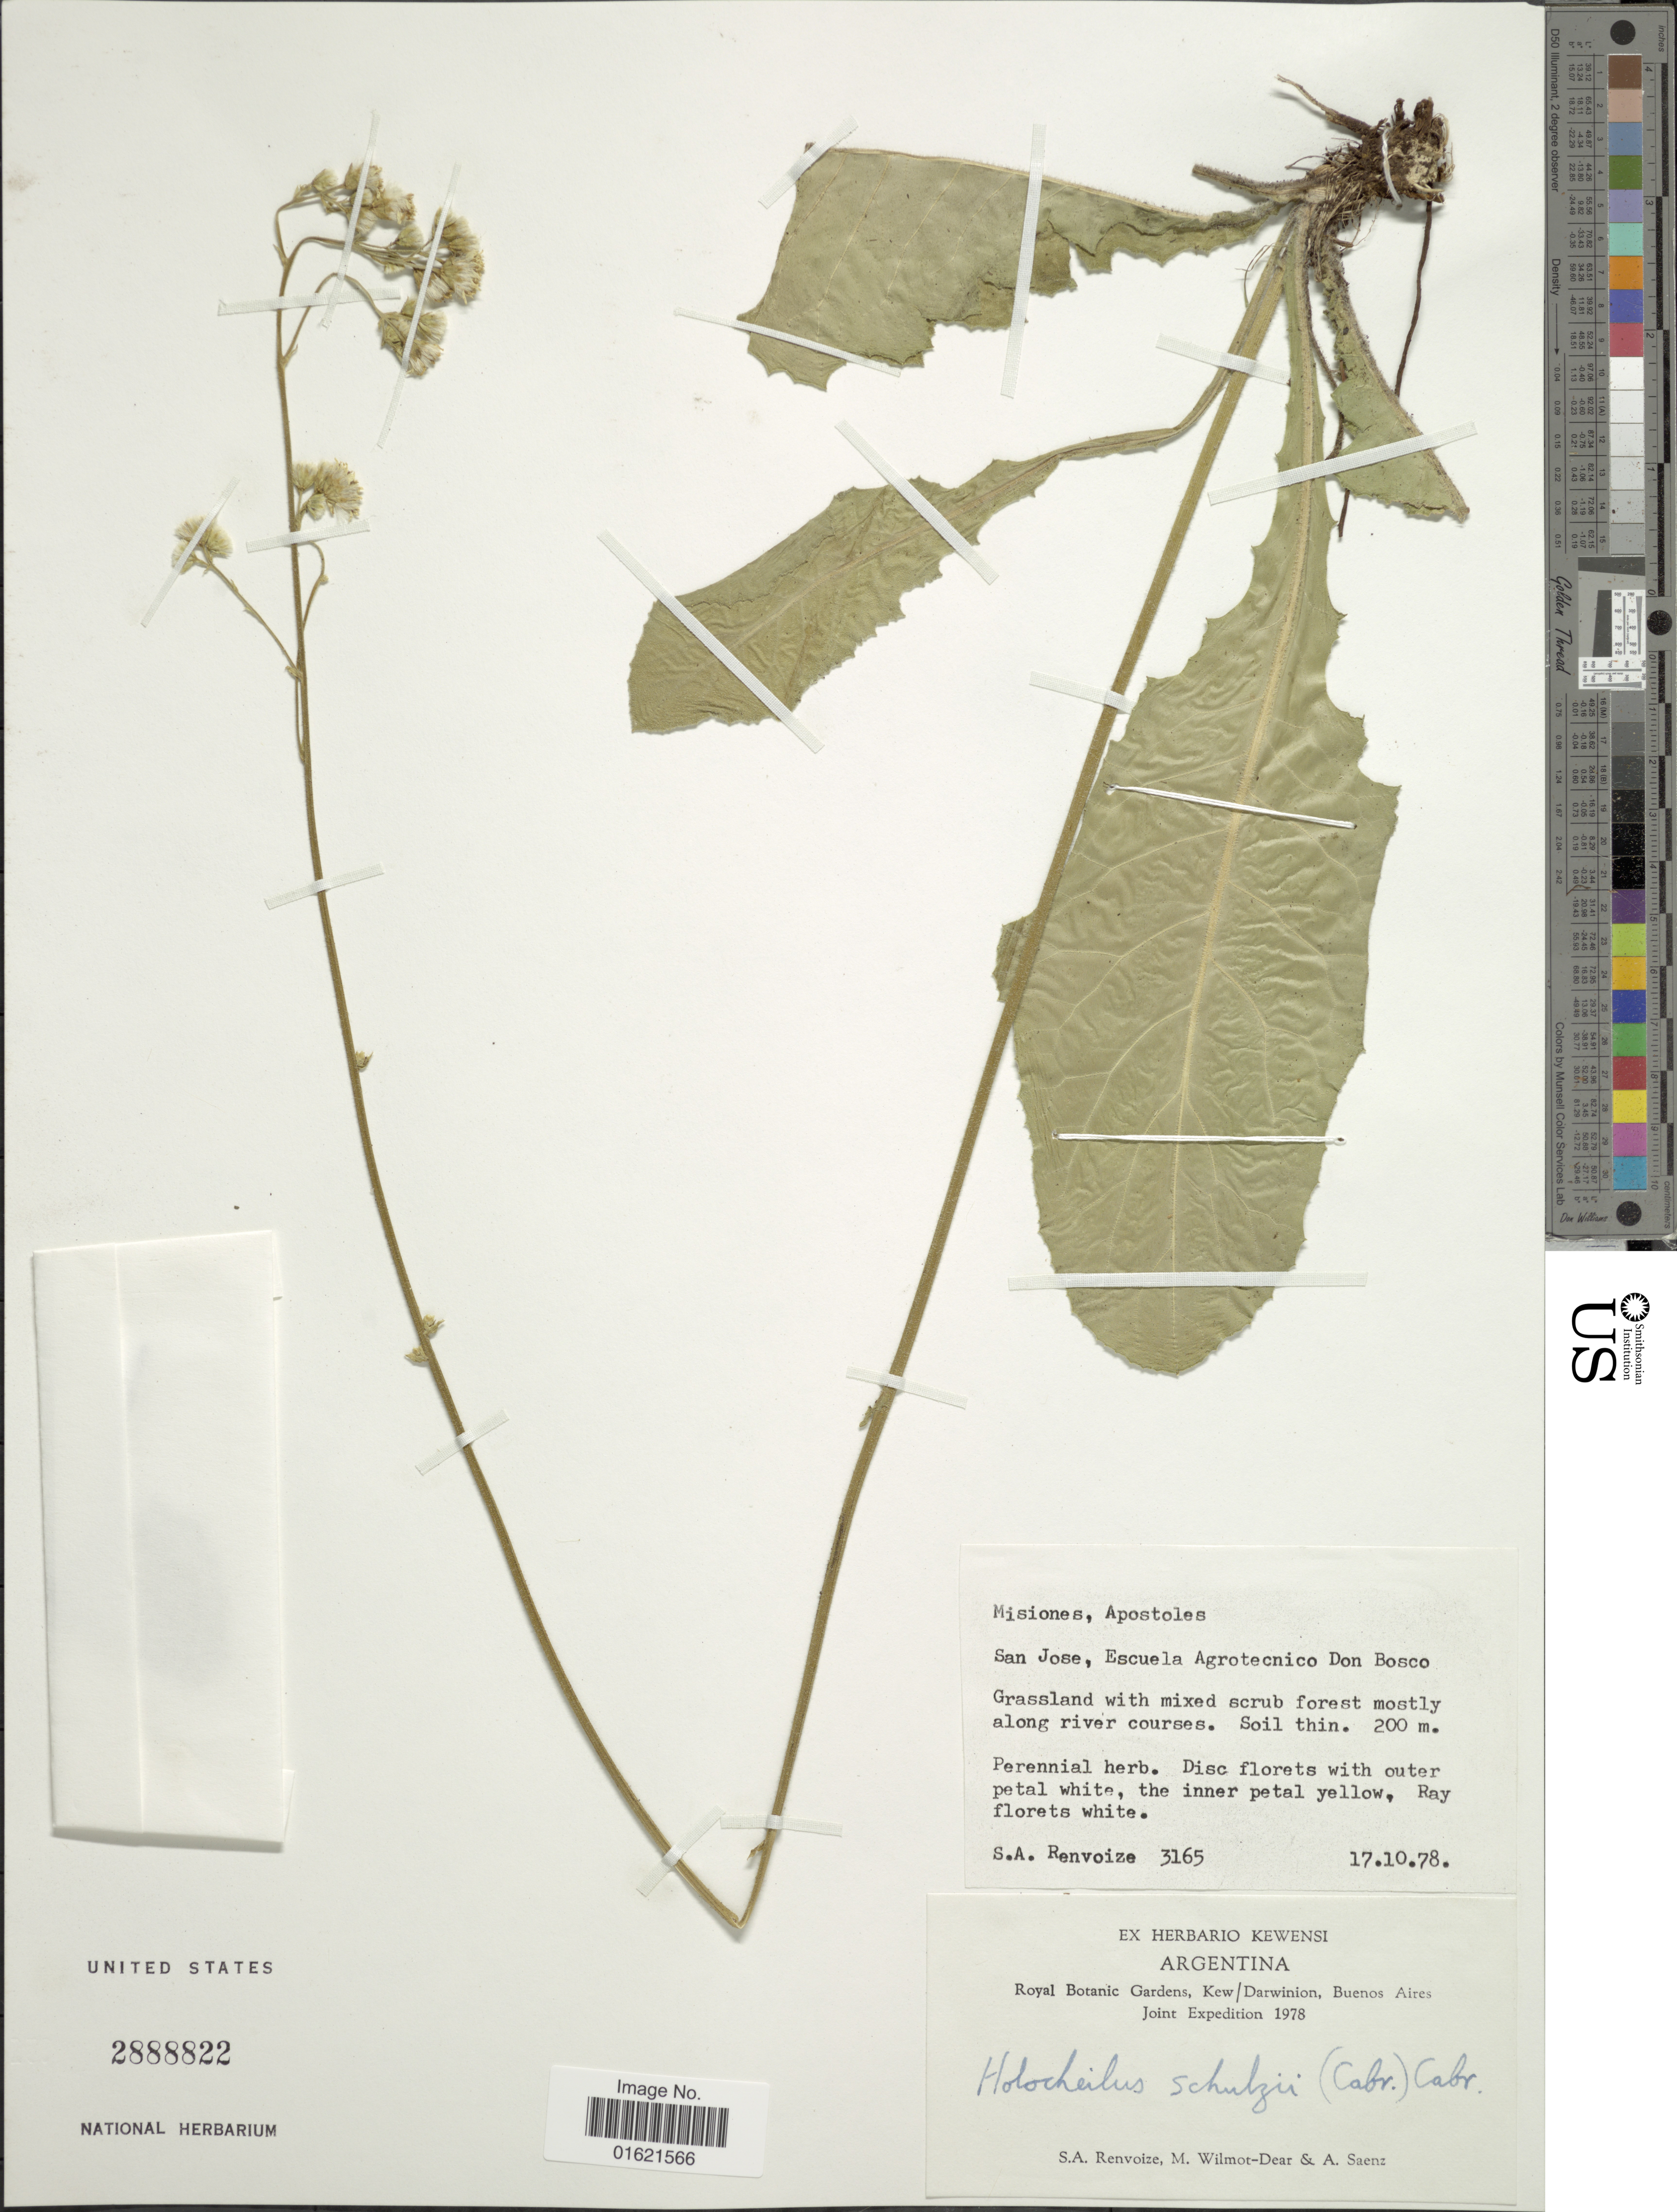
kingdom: Plantae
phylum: Tracheophyta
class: Magnoliopsida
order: Asterales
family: Asteraceae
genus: Holocheilus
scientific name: Holocheilus schulzii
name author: (Cabrera) Cabrera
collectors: S. A. Renvoize, M. Wilmot-Dear & A. Saenz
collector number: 3165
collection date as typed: Transcribed d/m/y: 17/10/78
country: Argentina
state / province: Misiones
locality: Misiones, Apostoles, San Jose, Escuela Agrotecnico Don Bosco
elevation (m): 200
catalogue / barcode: US 2888822